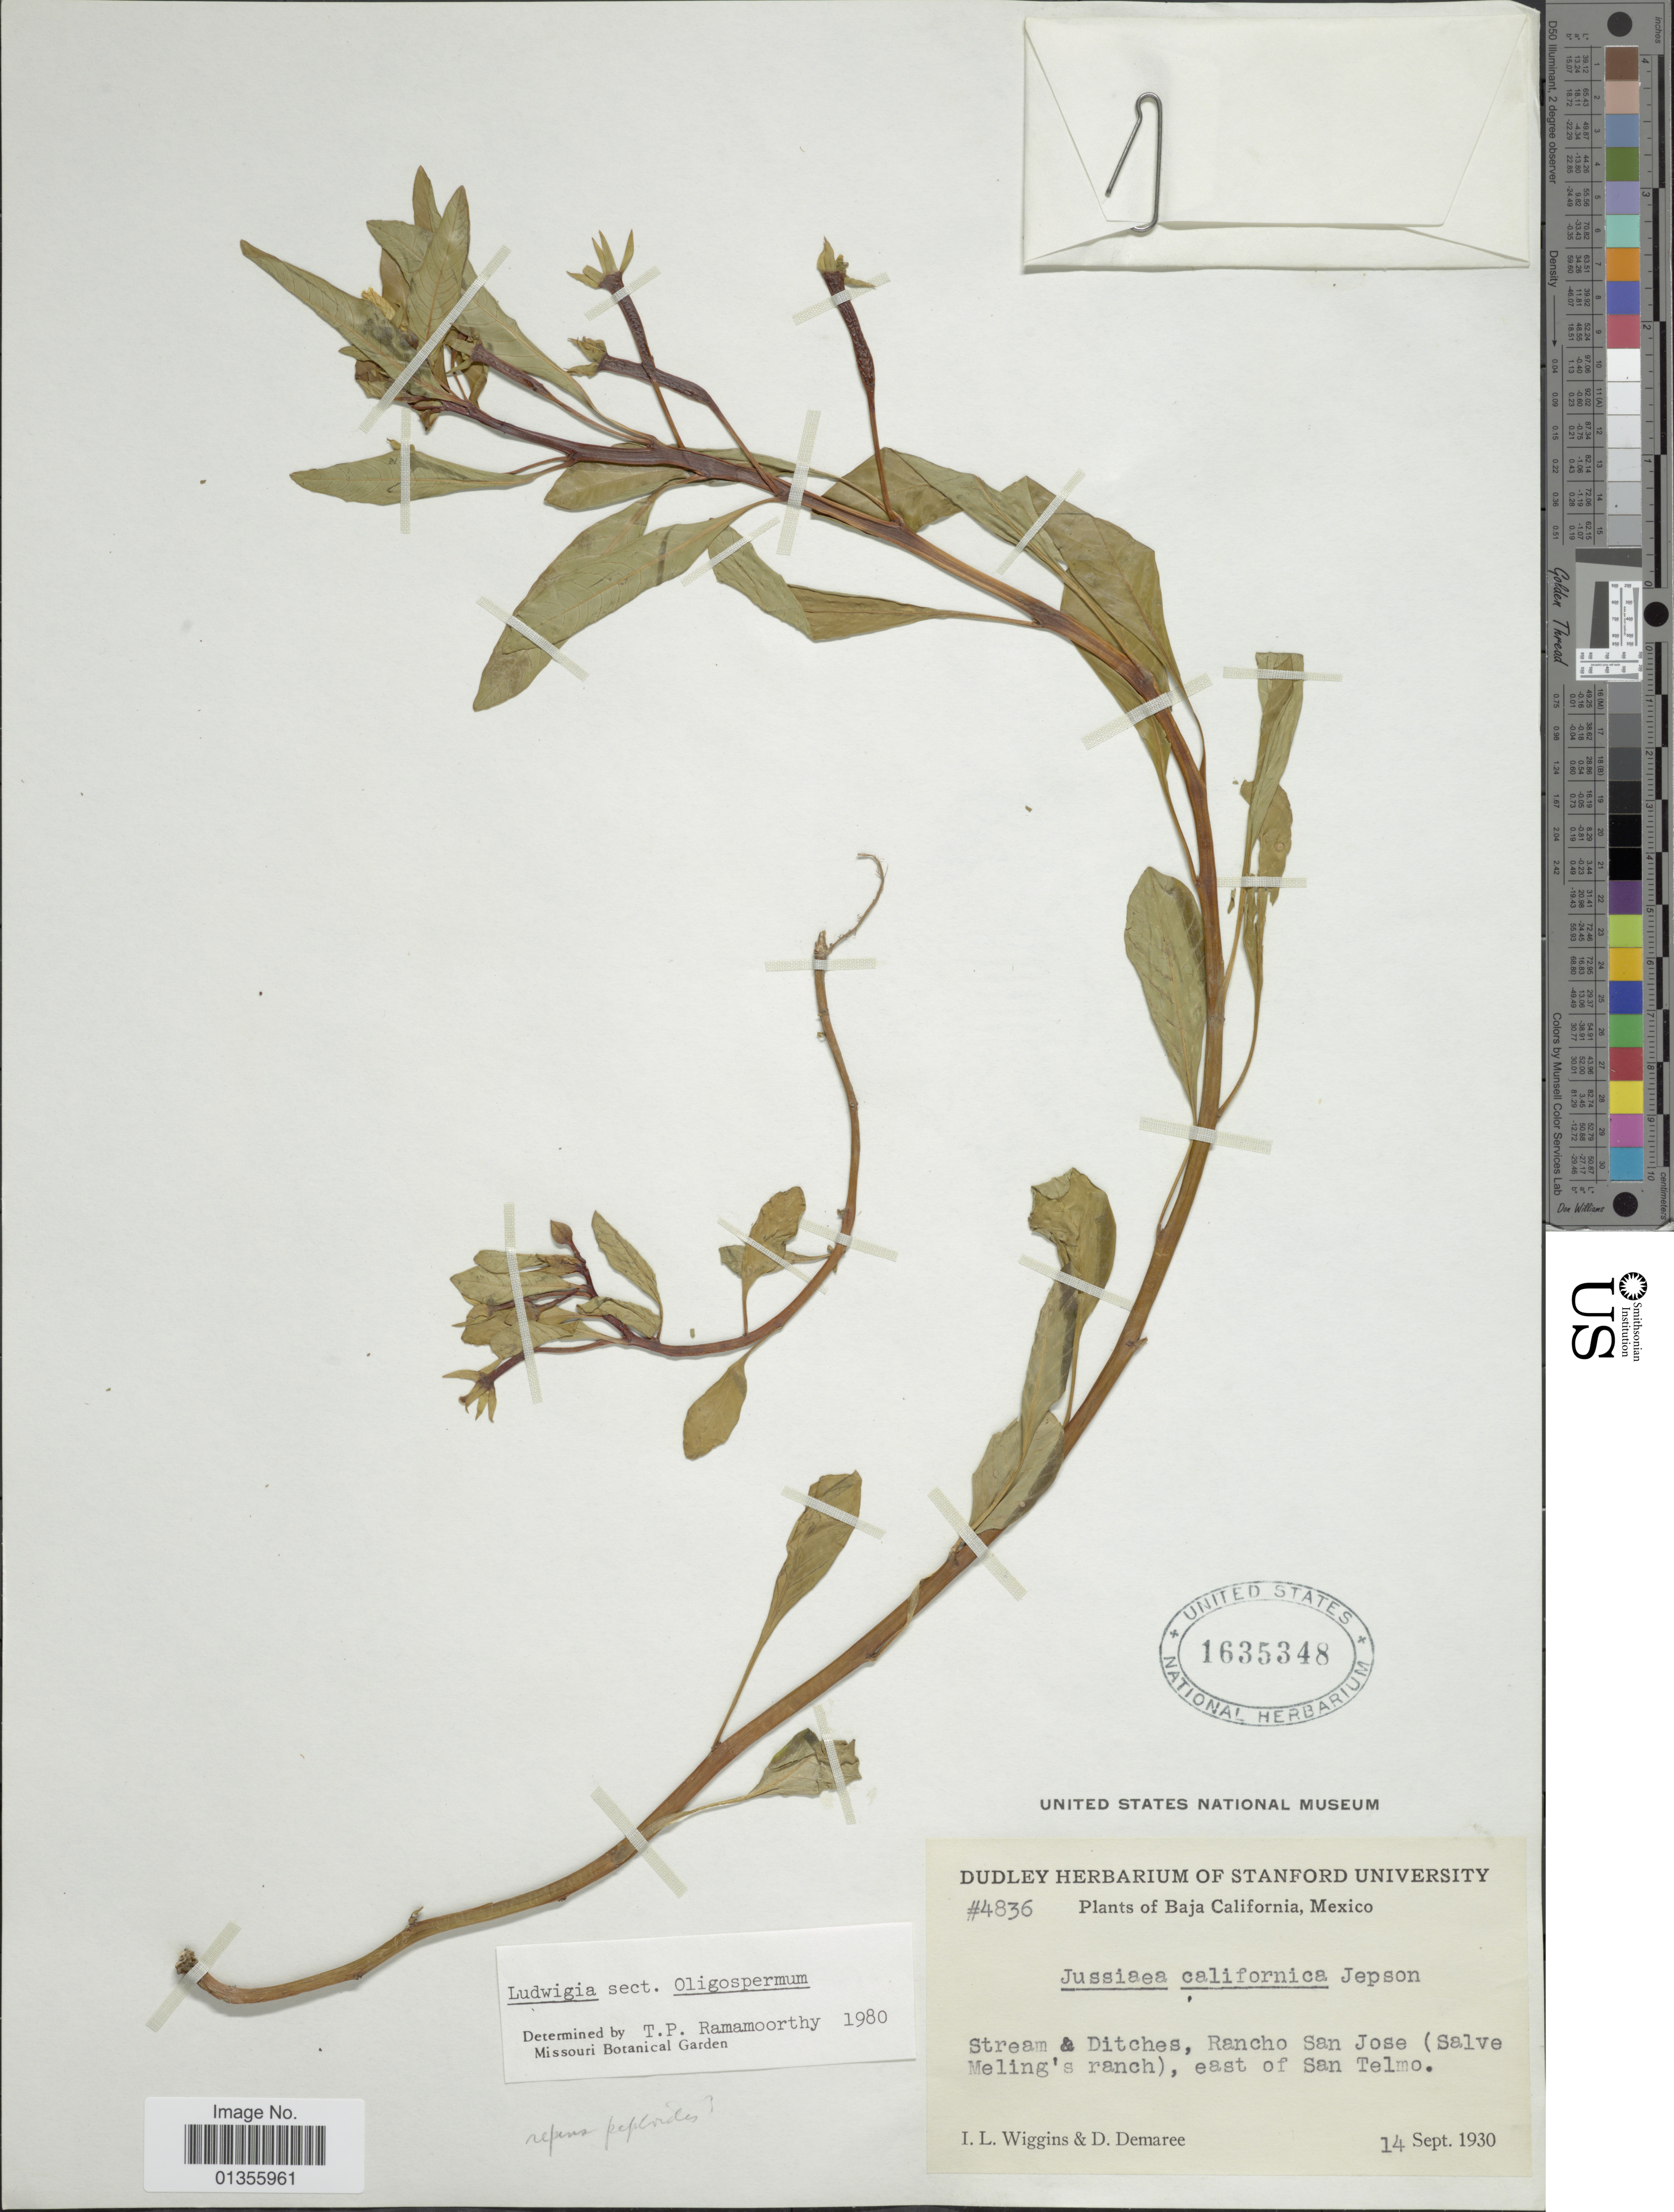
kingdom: Plantae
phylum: Tracheophyta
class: Magnoliopsida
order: Myrtales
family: Onagraceae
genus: Ludwigia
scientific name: Ludwigia octovalvis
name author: (Jacq.) P.H. Raven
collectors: I. L. Wiggins & D. Demaree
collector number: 4836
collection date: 1930-09-14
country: Mexico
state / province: Baja California Norte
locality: Stream & Ditches, Rancho San Jose (Salve Meling's ranch), east of San Telmo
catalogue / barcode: US 1635348